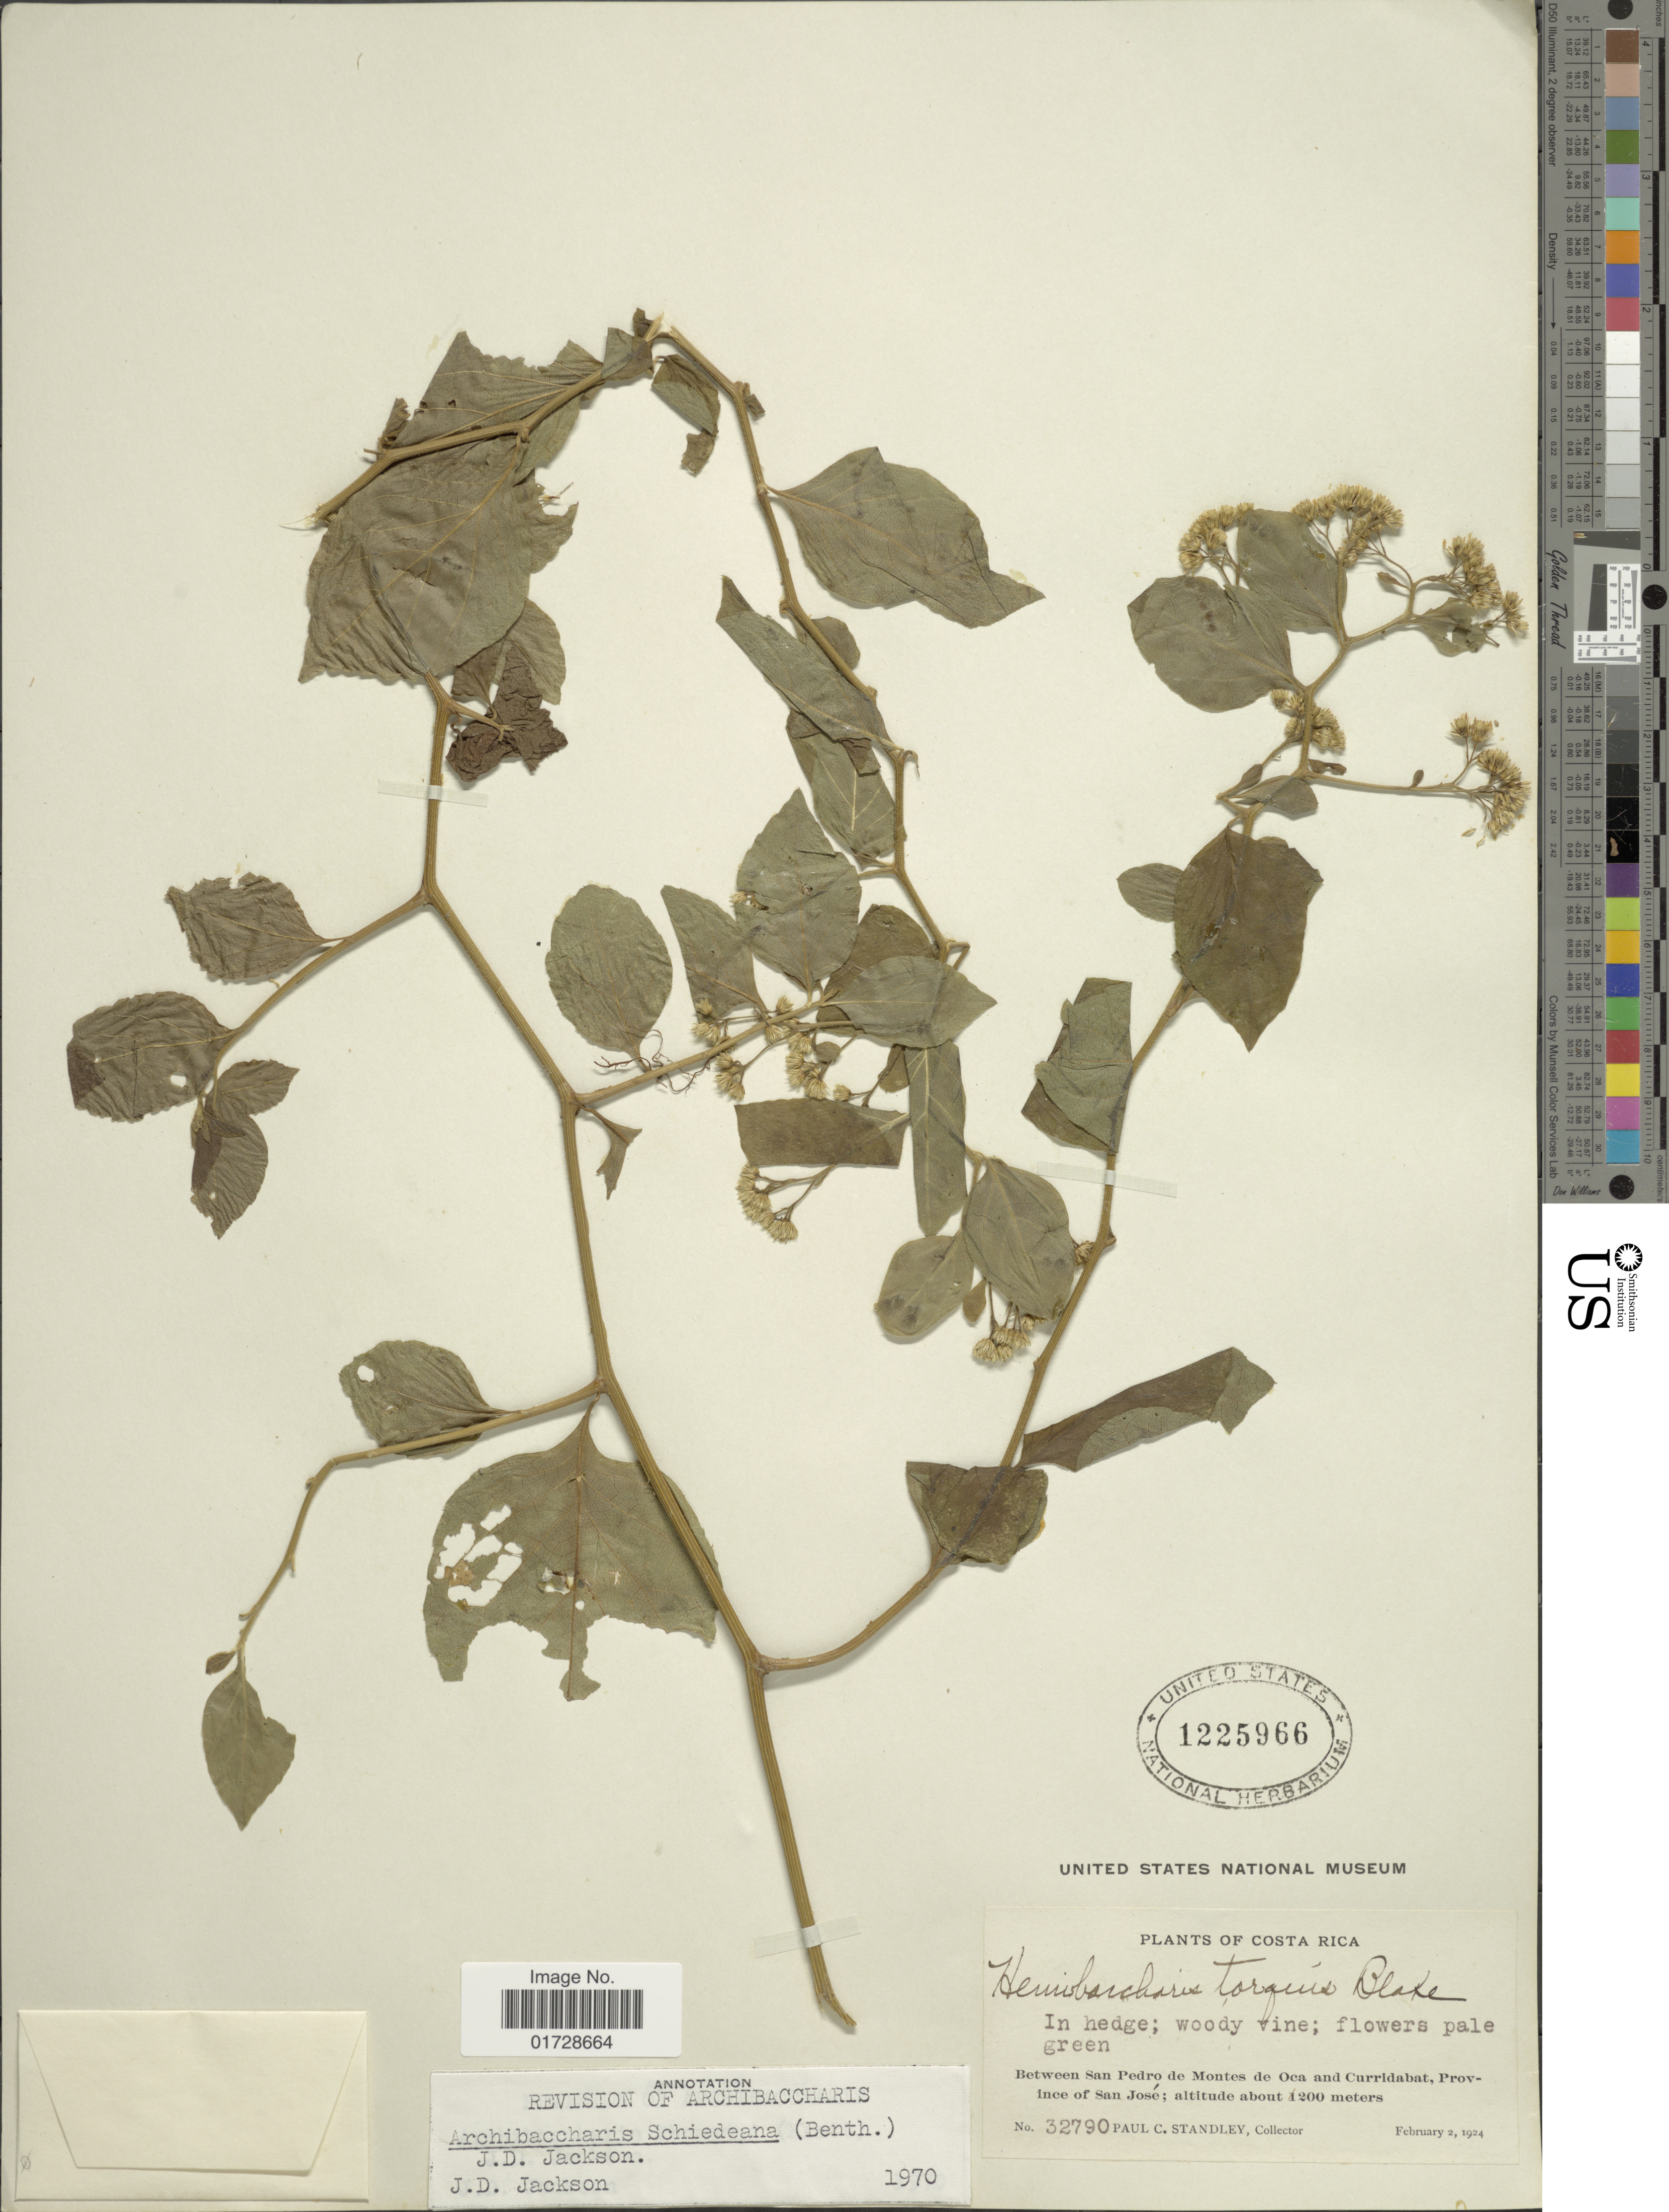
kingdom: Plantae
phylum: Tracheophyta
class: Magnoliopsida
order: Asterales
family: Asteraceae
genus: Archibaccharis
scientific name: Archibaccharis schiedeana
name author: (Benth.) J.D. Jacks.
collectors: P. C. Standley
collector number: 32790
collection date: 1924-02-02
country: Costa Rica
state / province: San José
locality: Between San Pedro de Montes de Oca and Curridabat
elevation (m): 1200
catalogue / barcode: US 1225966